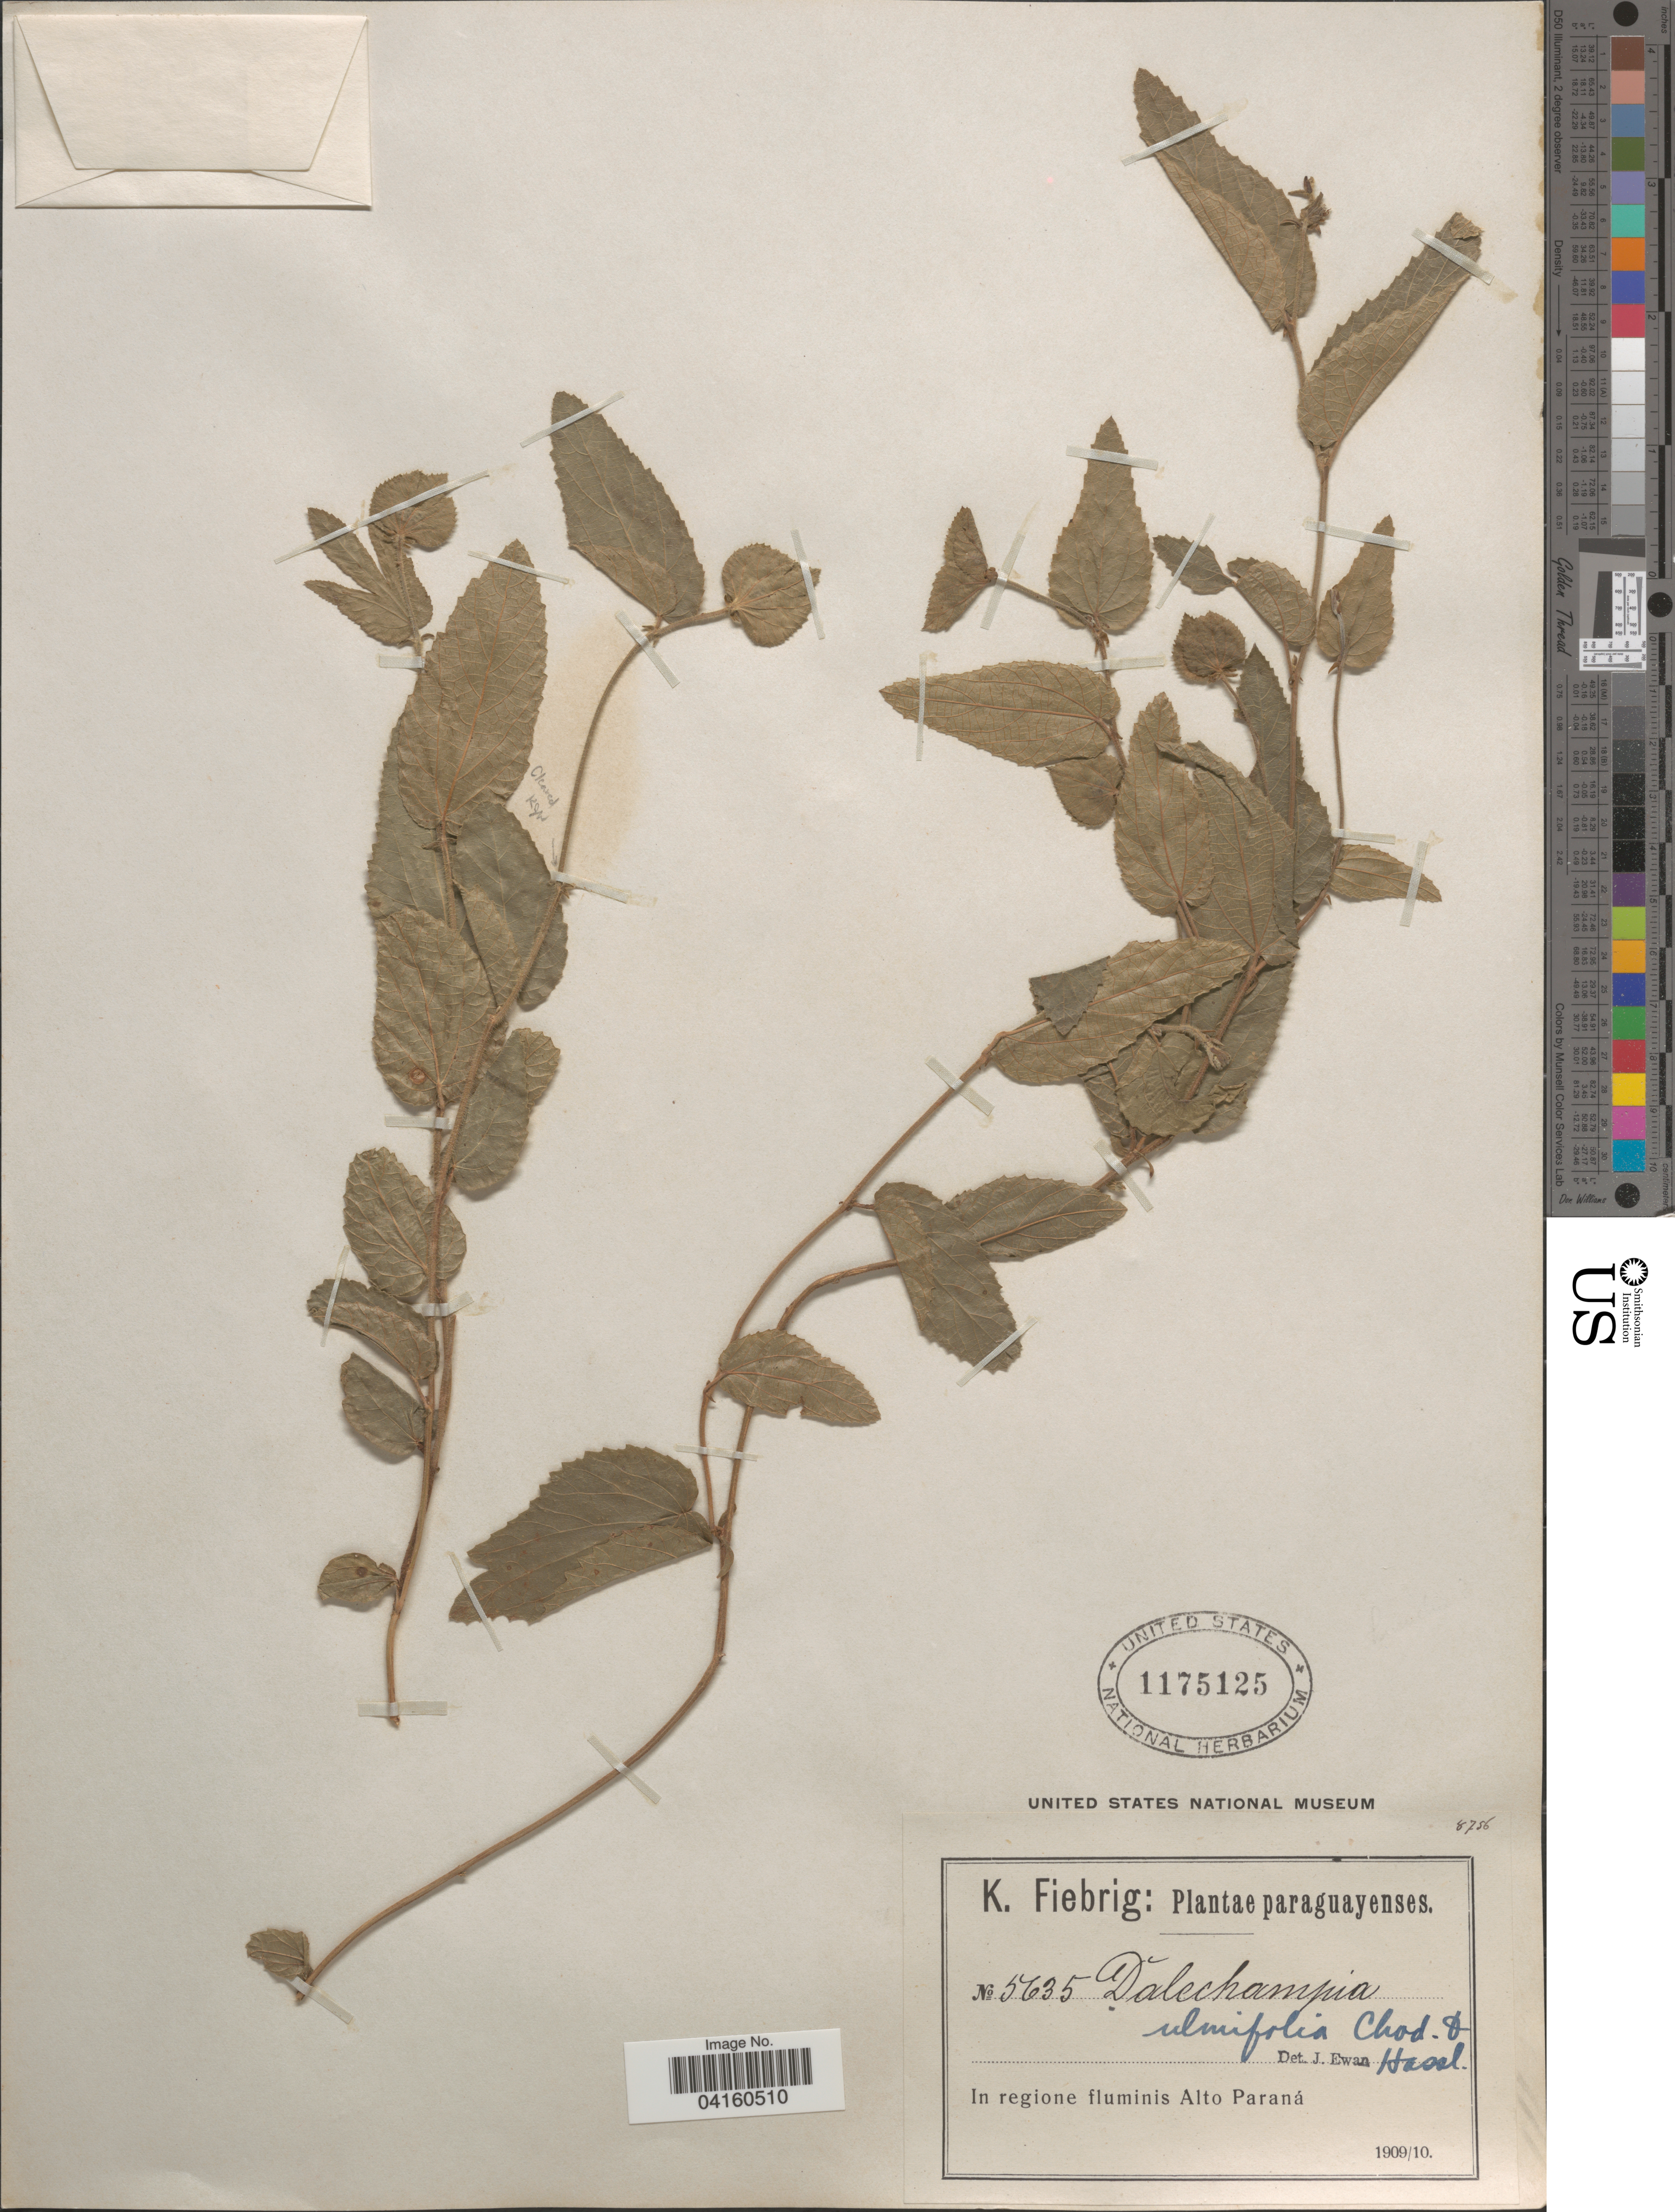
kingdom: Plantae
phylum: Tracheophyta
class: Magnoliopsida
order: Malpighiales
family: Euphorbiaceae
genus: Dalechampia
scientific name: Dalechampia ulmifolia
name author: Chodat & Hassl.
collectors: K. Fiebrig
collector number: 5635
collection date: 1909-10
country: Paraguay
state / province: Alto Parana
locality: In regione fluminis Alto Paraná.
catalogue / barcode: US 1175125